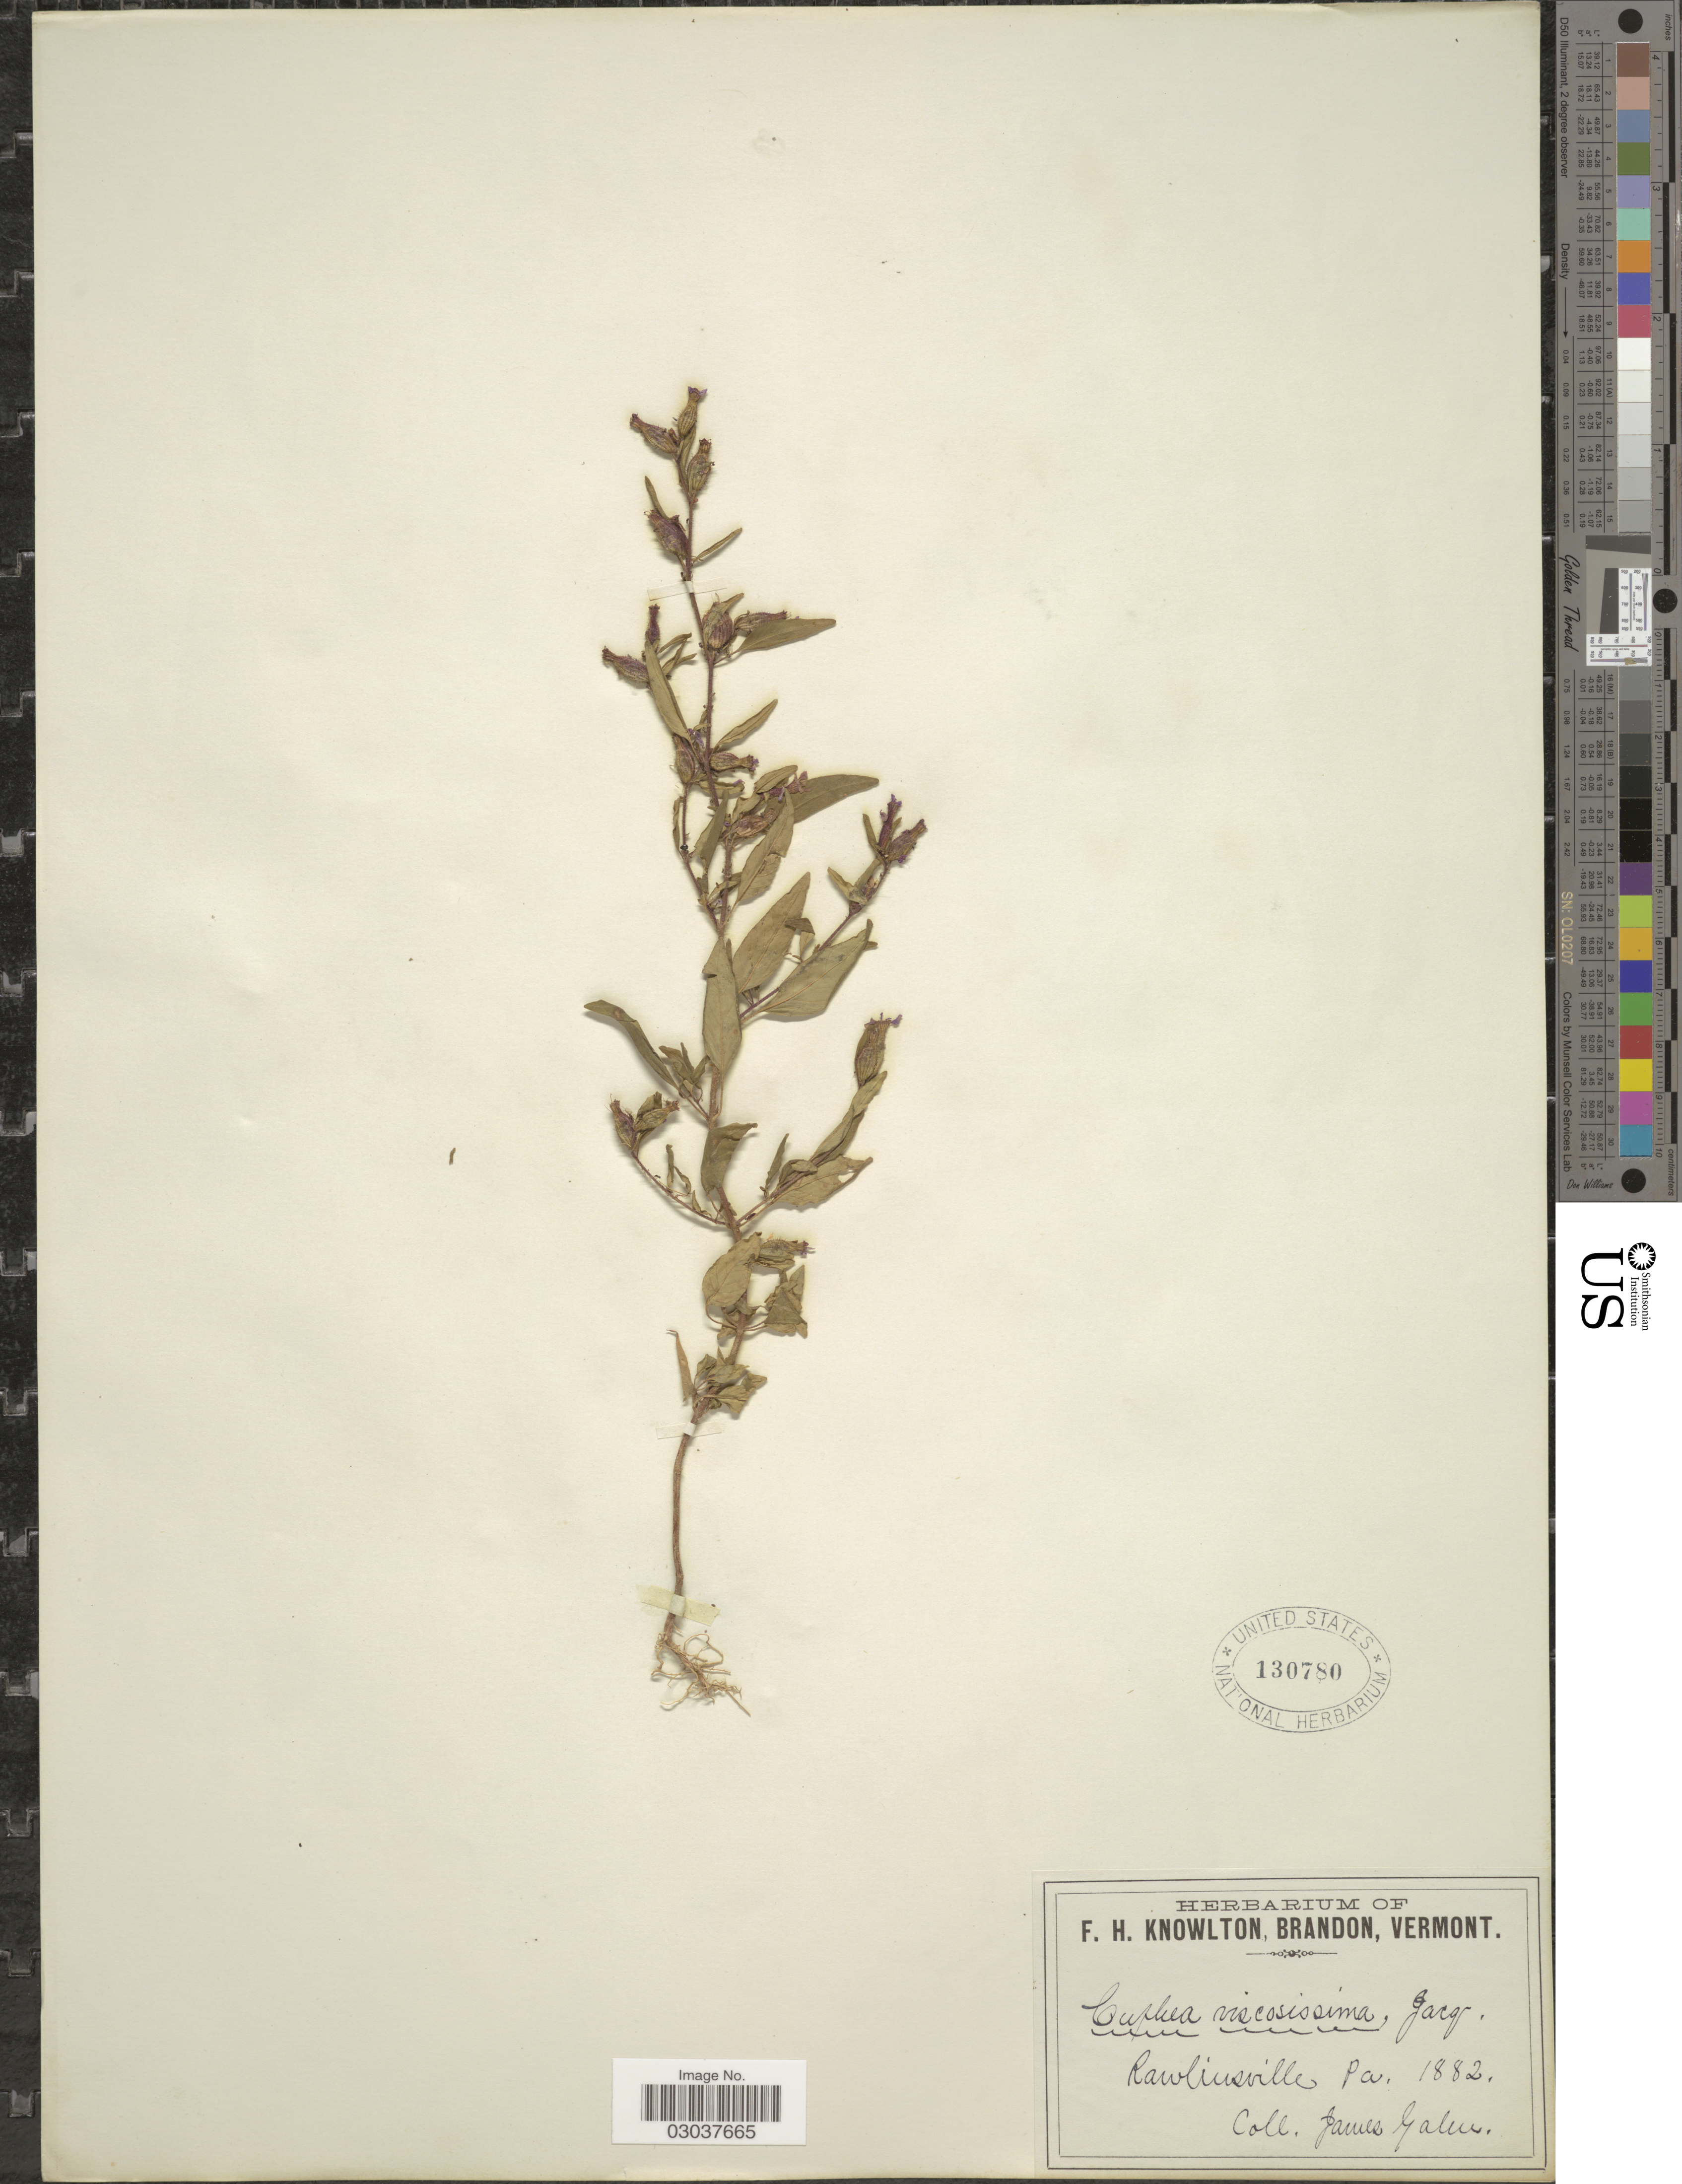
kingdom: Plantae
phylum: Tracheophyta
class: Magnoliopsida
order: Myrtales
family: Lythraceae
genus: Cuphea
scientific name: Cuphea petiolata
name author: Pohl ex Koehne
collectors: J. Galen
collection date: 1882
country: United States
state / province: Pennsylvania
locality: Rawlinsville Pa.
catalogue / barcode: US 130780